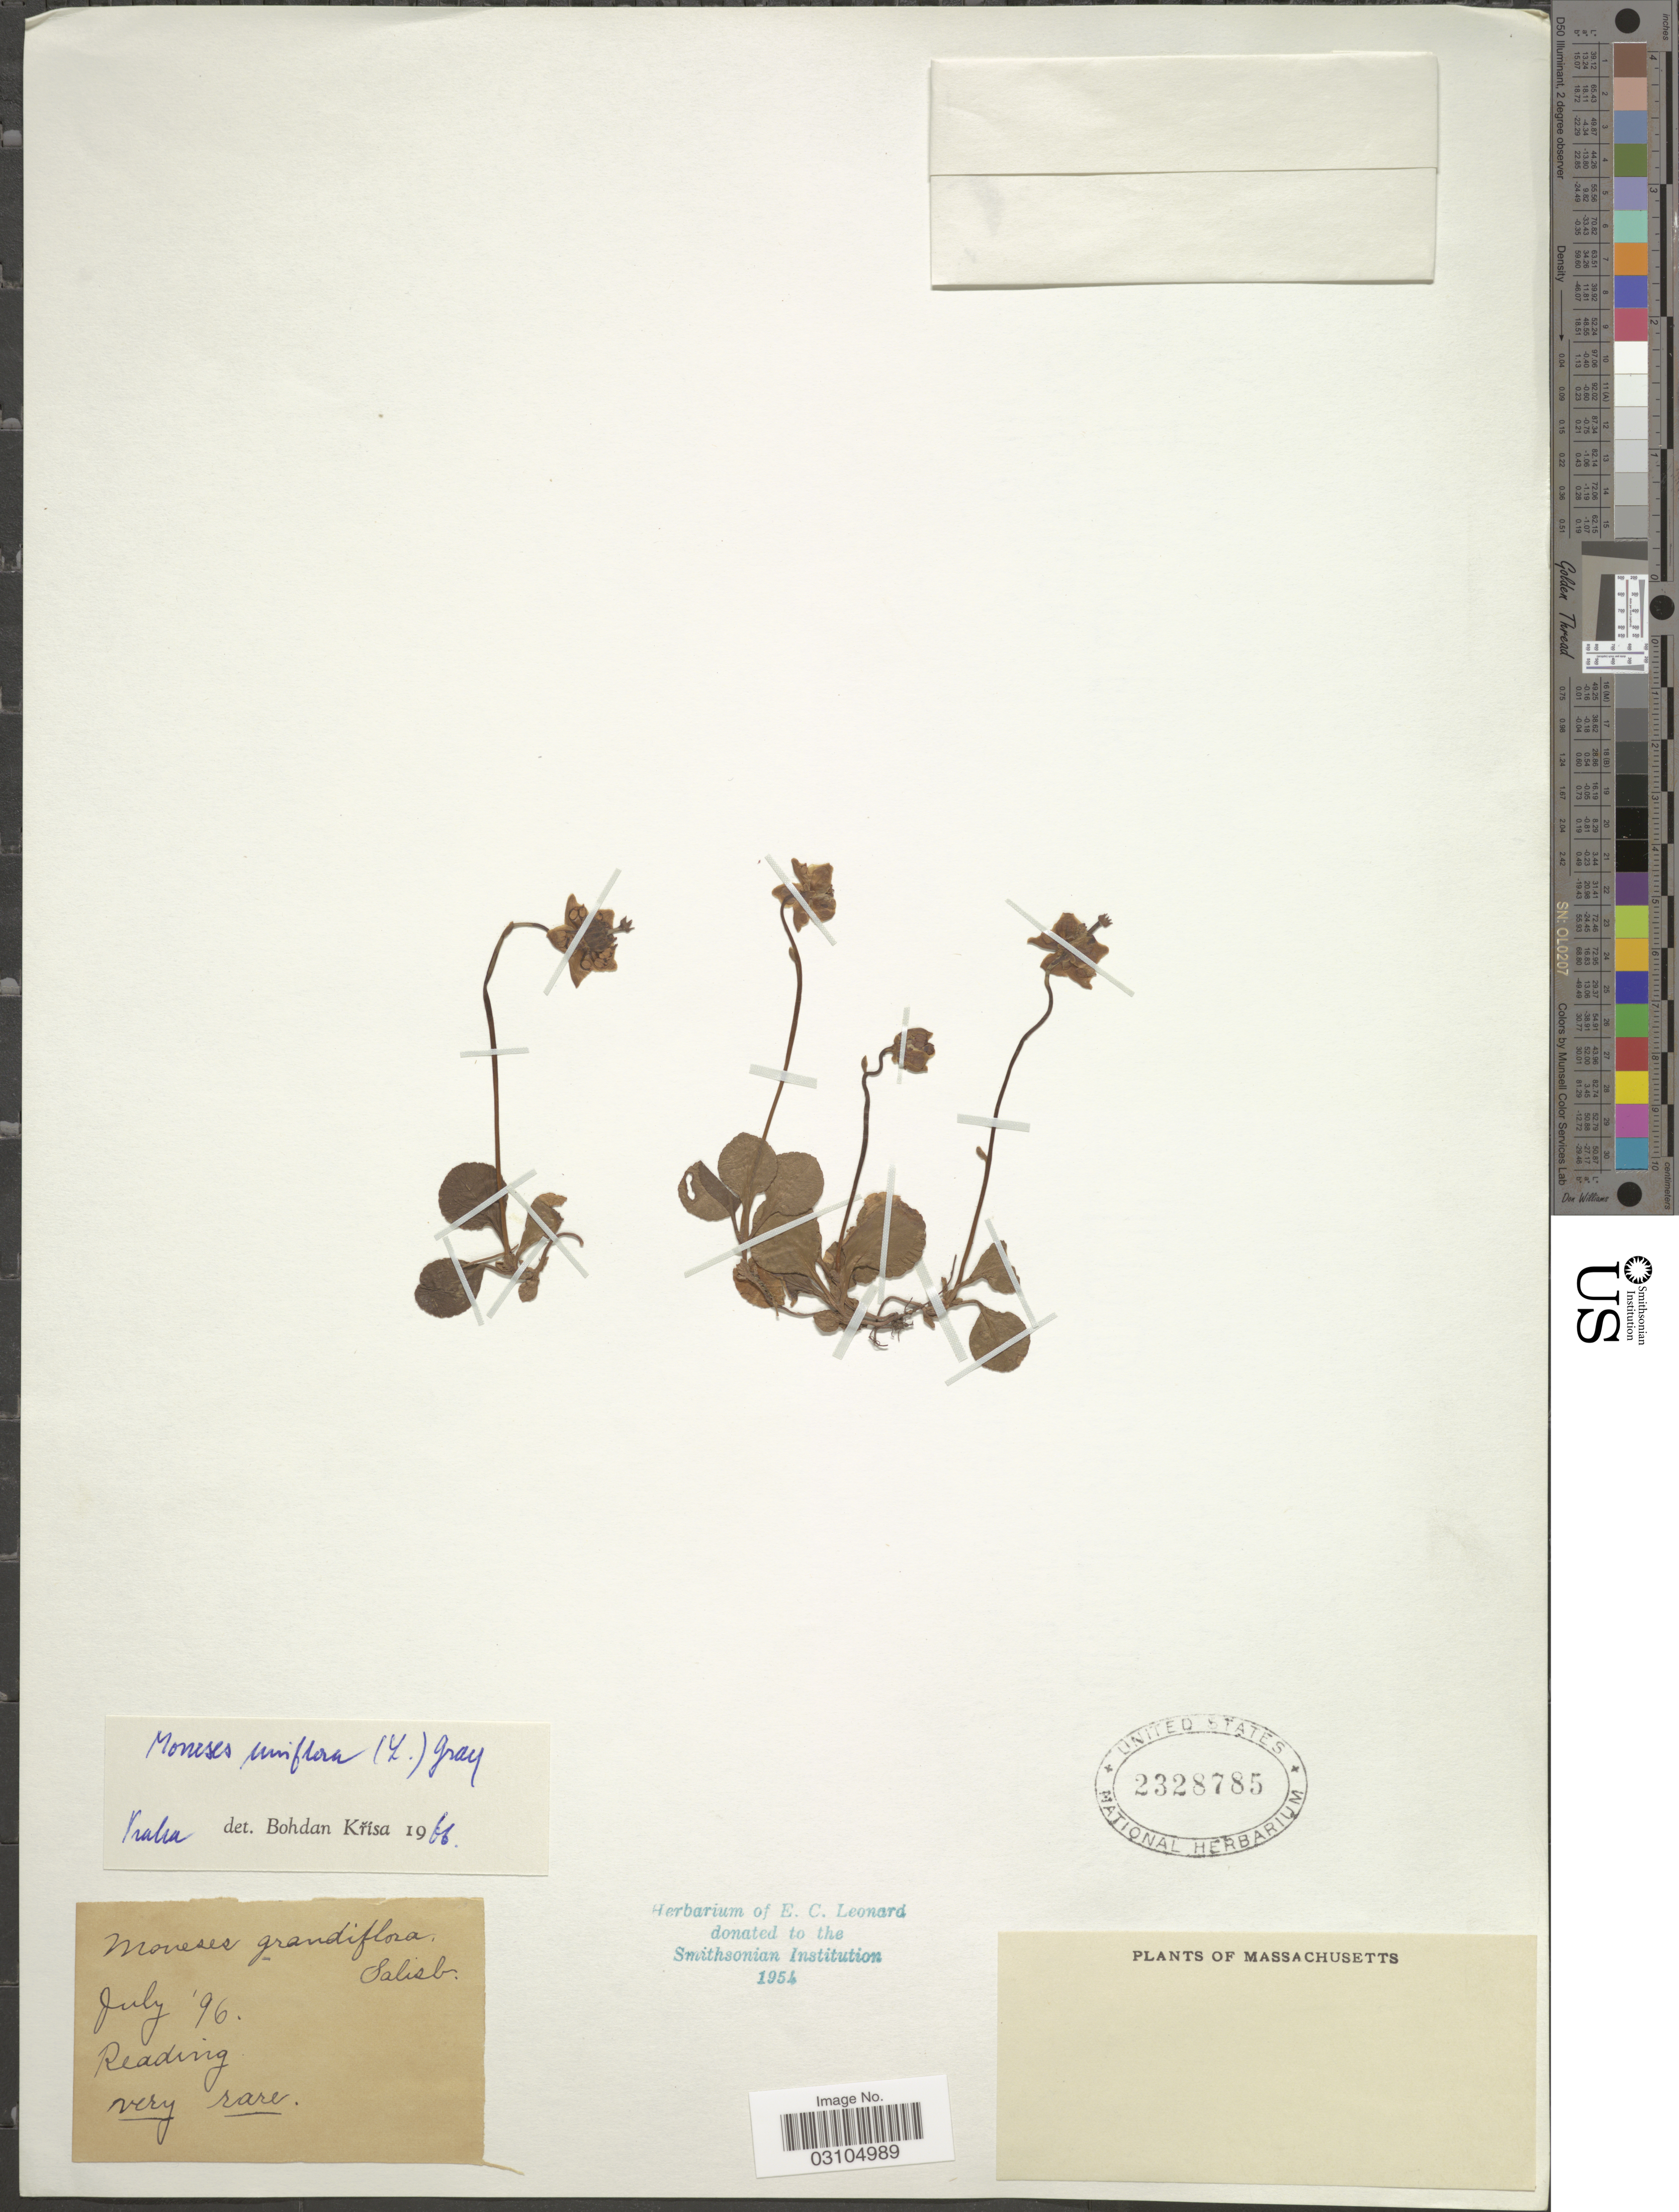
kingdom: Plantae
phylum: Tracheophyta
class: Magnoliopsida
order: Ericales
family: Ericaceae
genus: Moneses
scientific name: Moneses uniflora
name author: (L.) A. Gray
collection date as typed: Transcribed d/m/y: /7/96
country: United States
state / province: Massachusetts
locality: Reading.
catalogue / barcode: US 2328785